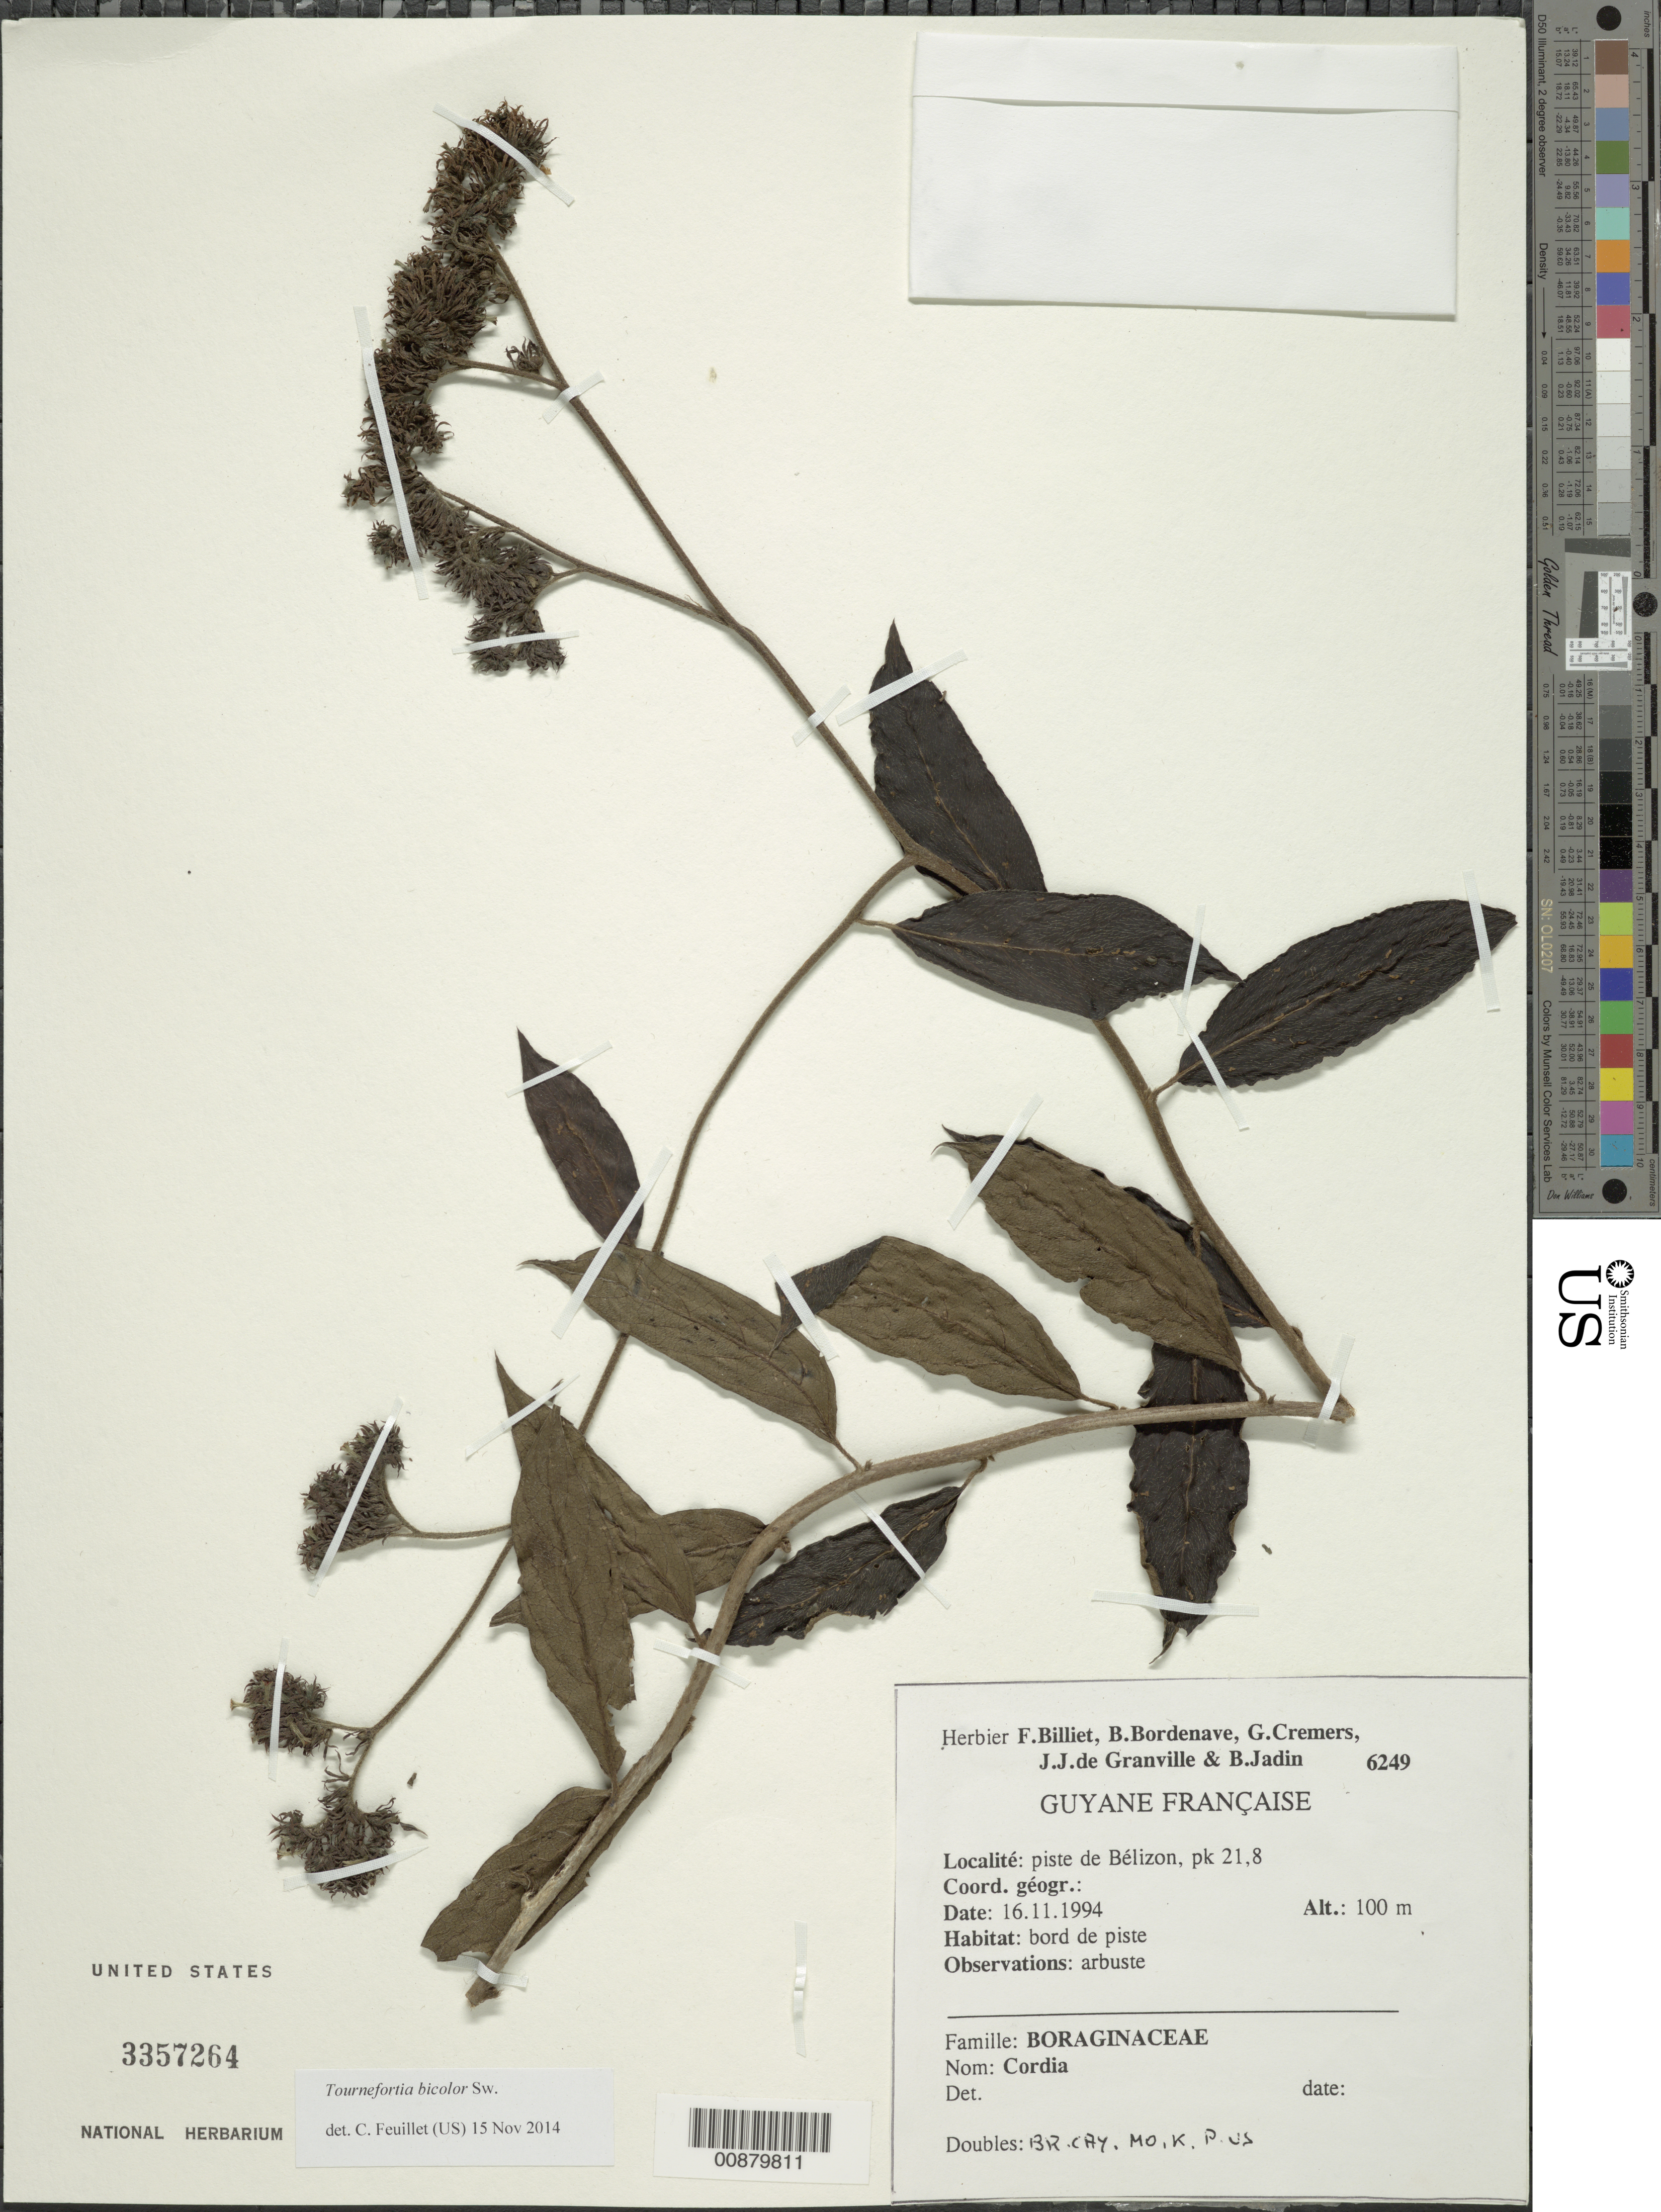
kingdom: Plantae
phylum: Tracheophyta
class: Magnoliopsida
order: Boraginales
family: Heliotropiaceae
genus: Tournefortia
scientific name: Tournefortia bicolor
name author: Sw.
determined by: Feuillet, C.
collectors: F. Billiet, G. Cremers, B. Bordenave, J.-J. de Granville & B. Jadin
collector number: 6249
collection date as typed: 16-Nov-94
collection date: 1994-11-16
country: French Guiana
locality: Piste de Bélizon, pk 21.8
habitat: Bord de piste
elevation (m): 100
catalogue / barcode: US 3357264